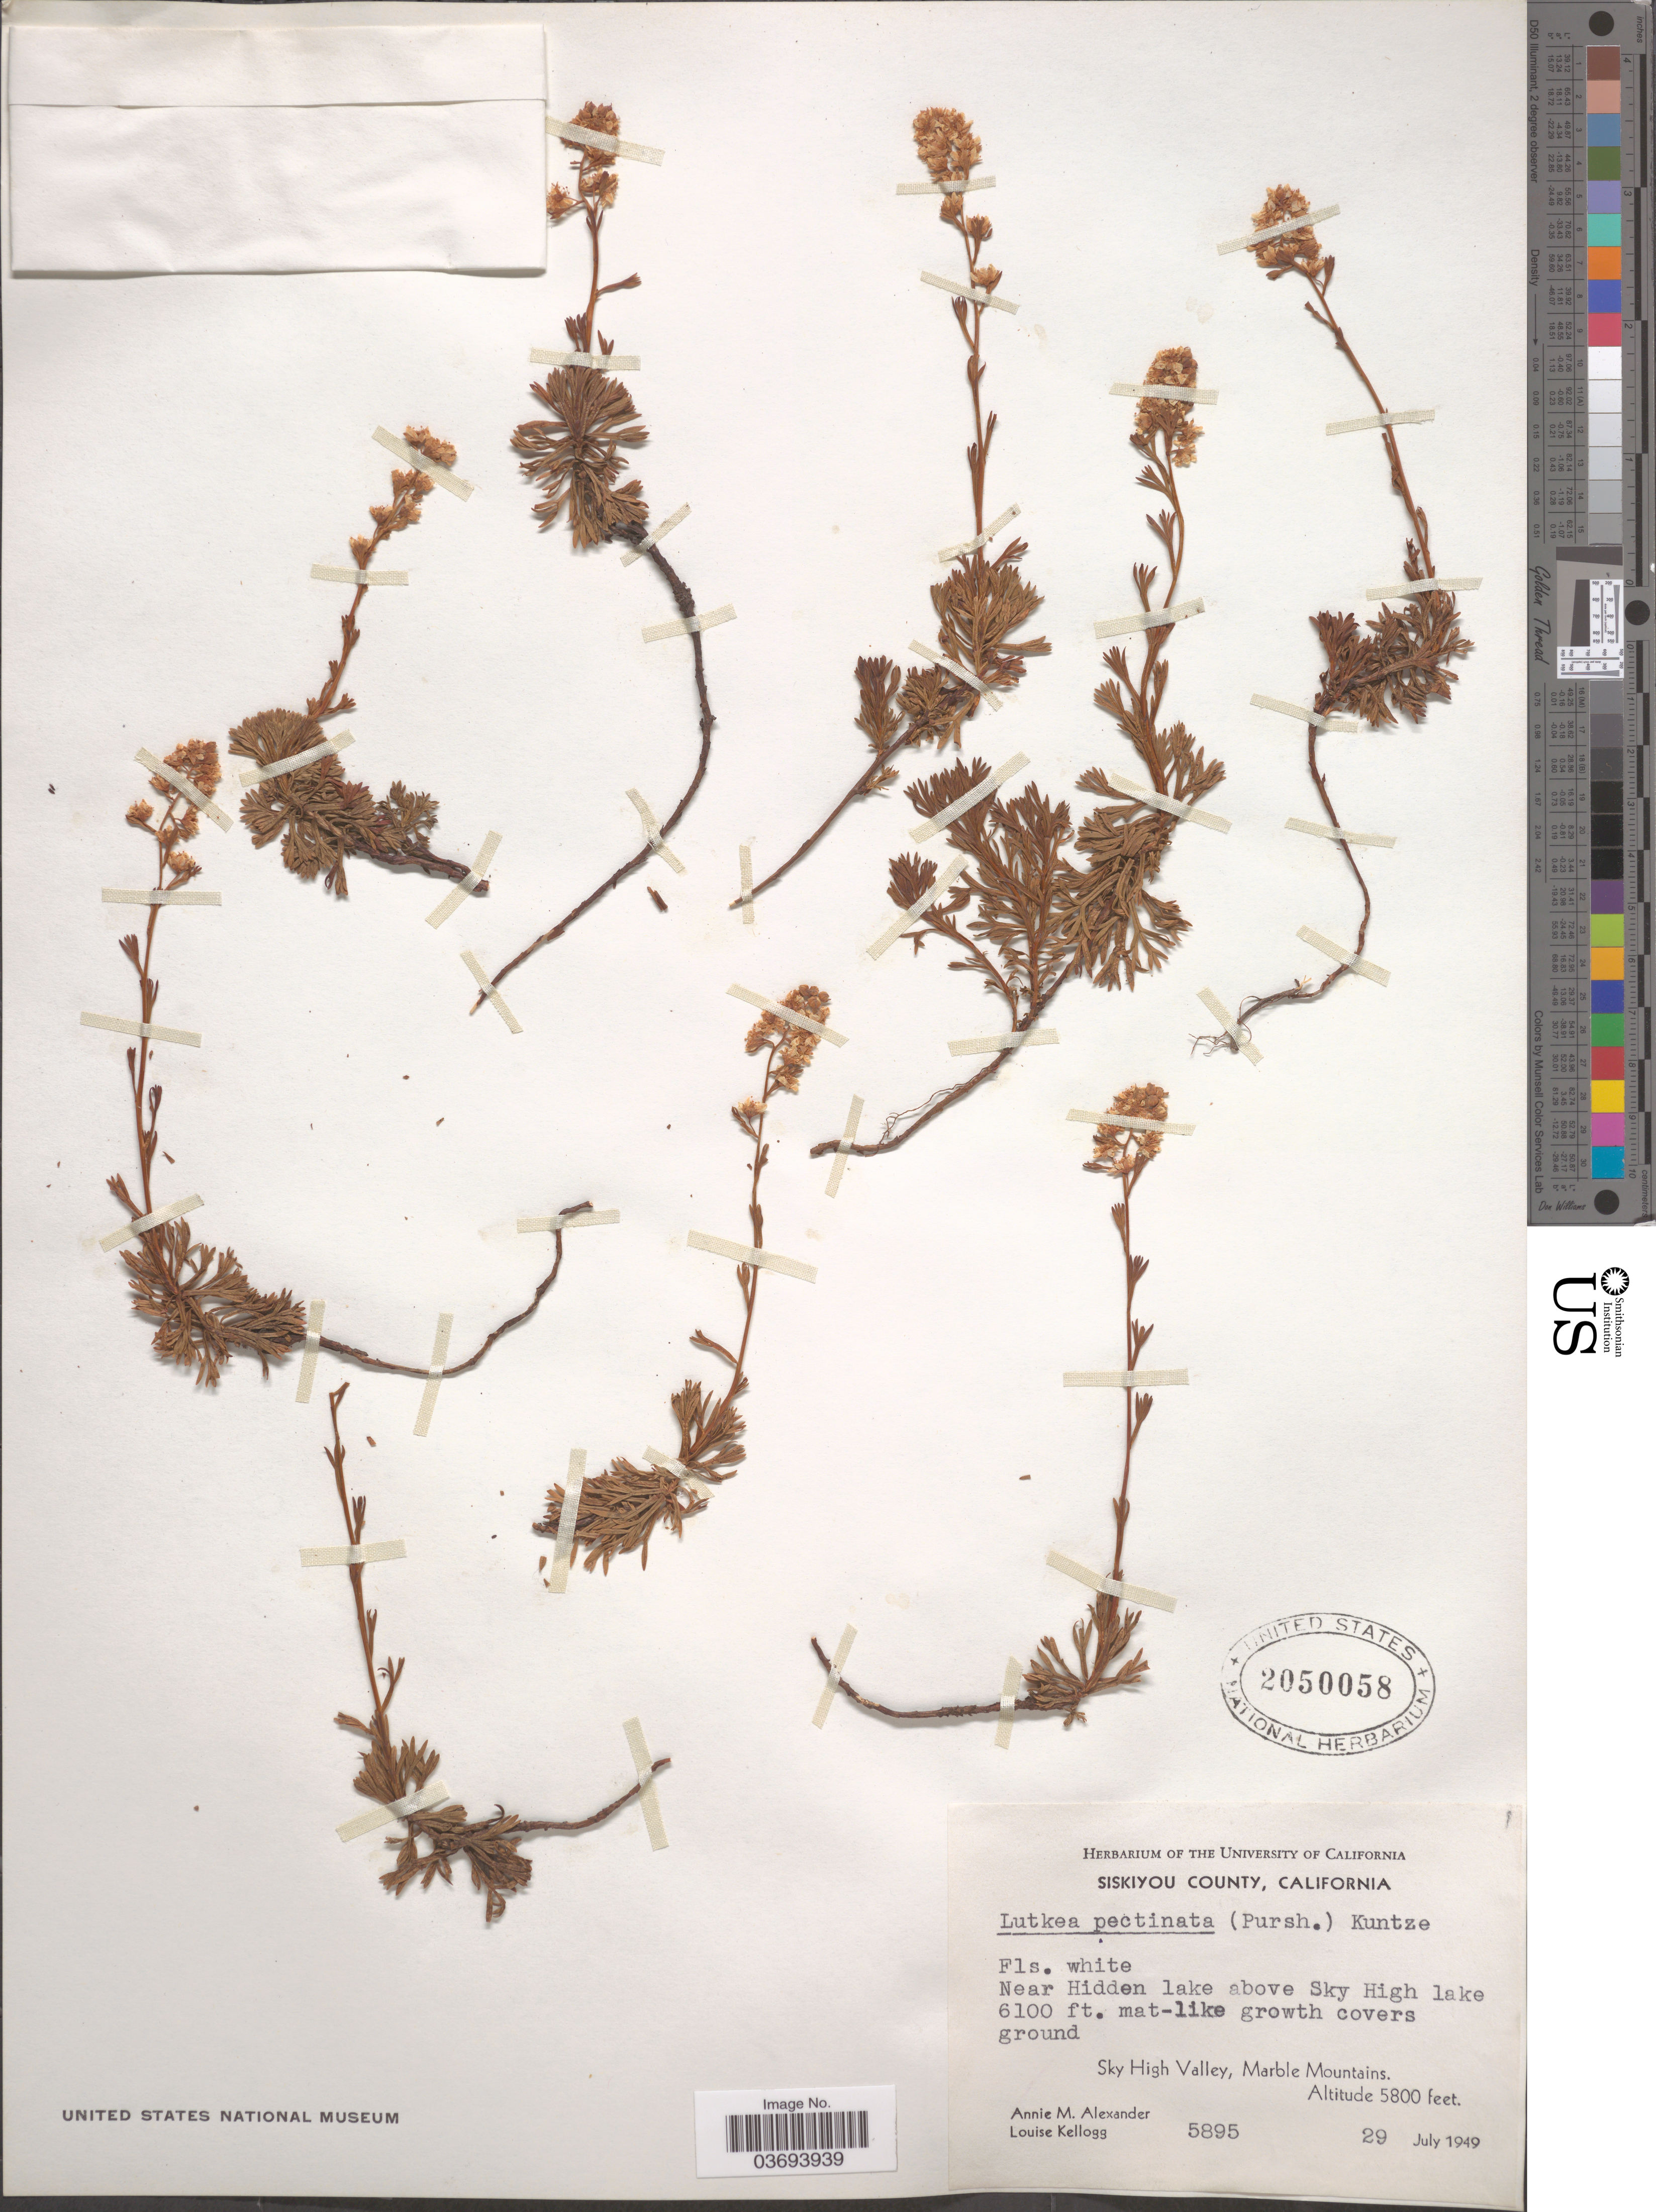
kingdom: Plantae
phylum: Tracheophyta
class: Magnoliopsida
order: Rosales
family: Rosaceae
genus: Luetkea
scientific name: Luetkea pectinata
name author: (Pursh) Kuntze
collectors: A. M. Alexander & L. Kellogg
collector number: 5895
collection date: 1949-07-29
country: United States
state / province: California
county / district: Siskiyou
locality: Siskiyou County. Near Hidden lake above Sky High lake. Sky High Valley, Marble Mountains.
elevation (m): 1859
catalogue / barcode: US 2050058